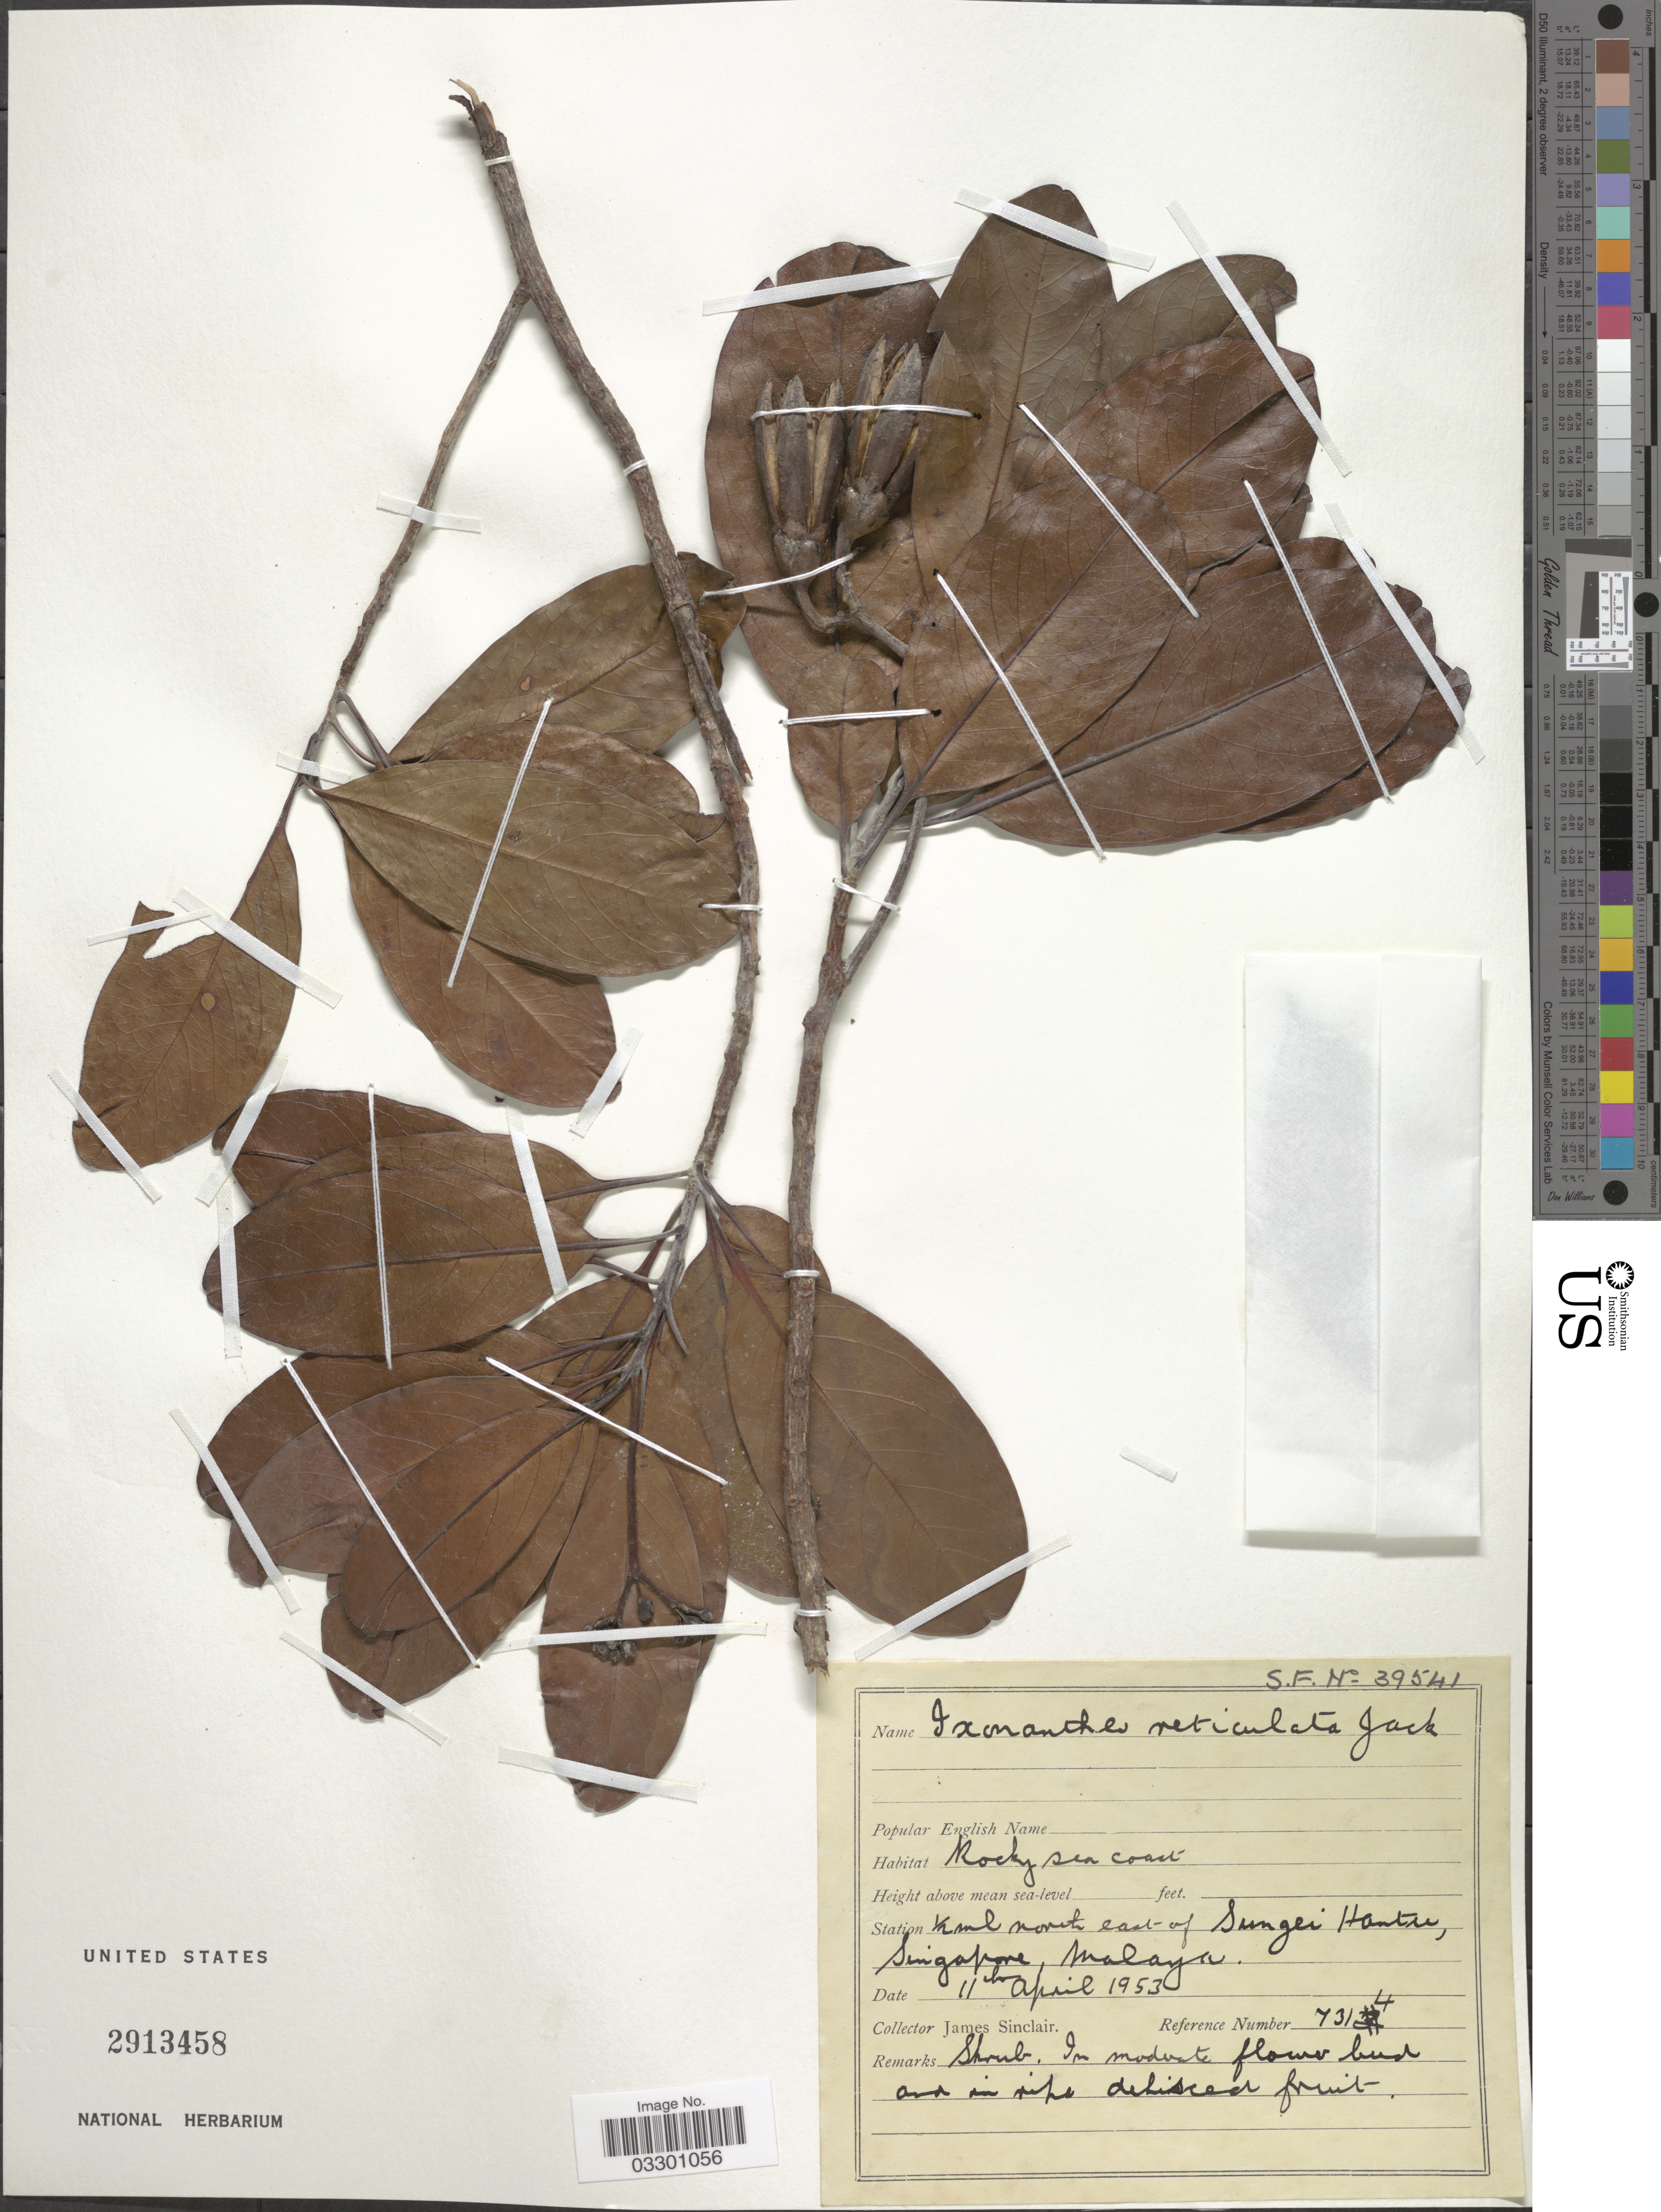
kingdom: Plantae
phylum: Tracheophyta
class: Magnoliopsida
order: Malpighiales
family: Ixonanthaceae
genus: Ixonanthes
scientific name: Ixonanthes reticulata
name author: Jack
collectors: J. Sinclair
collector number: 7314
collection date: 1953-04-11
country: Singapore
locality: Station ½ ml north east of Sungei Hantu, Malaya.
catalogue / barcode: US 2913458